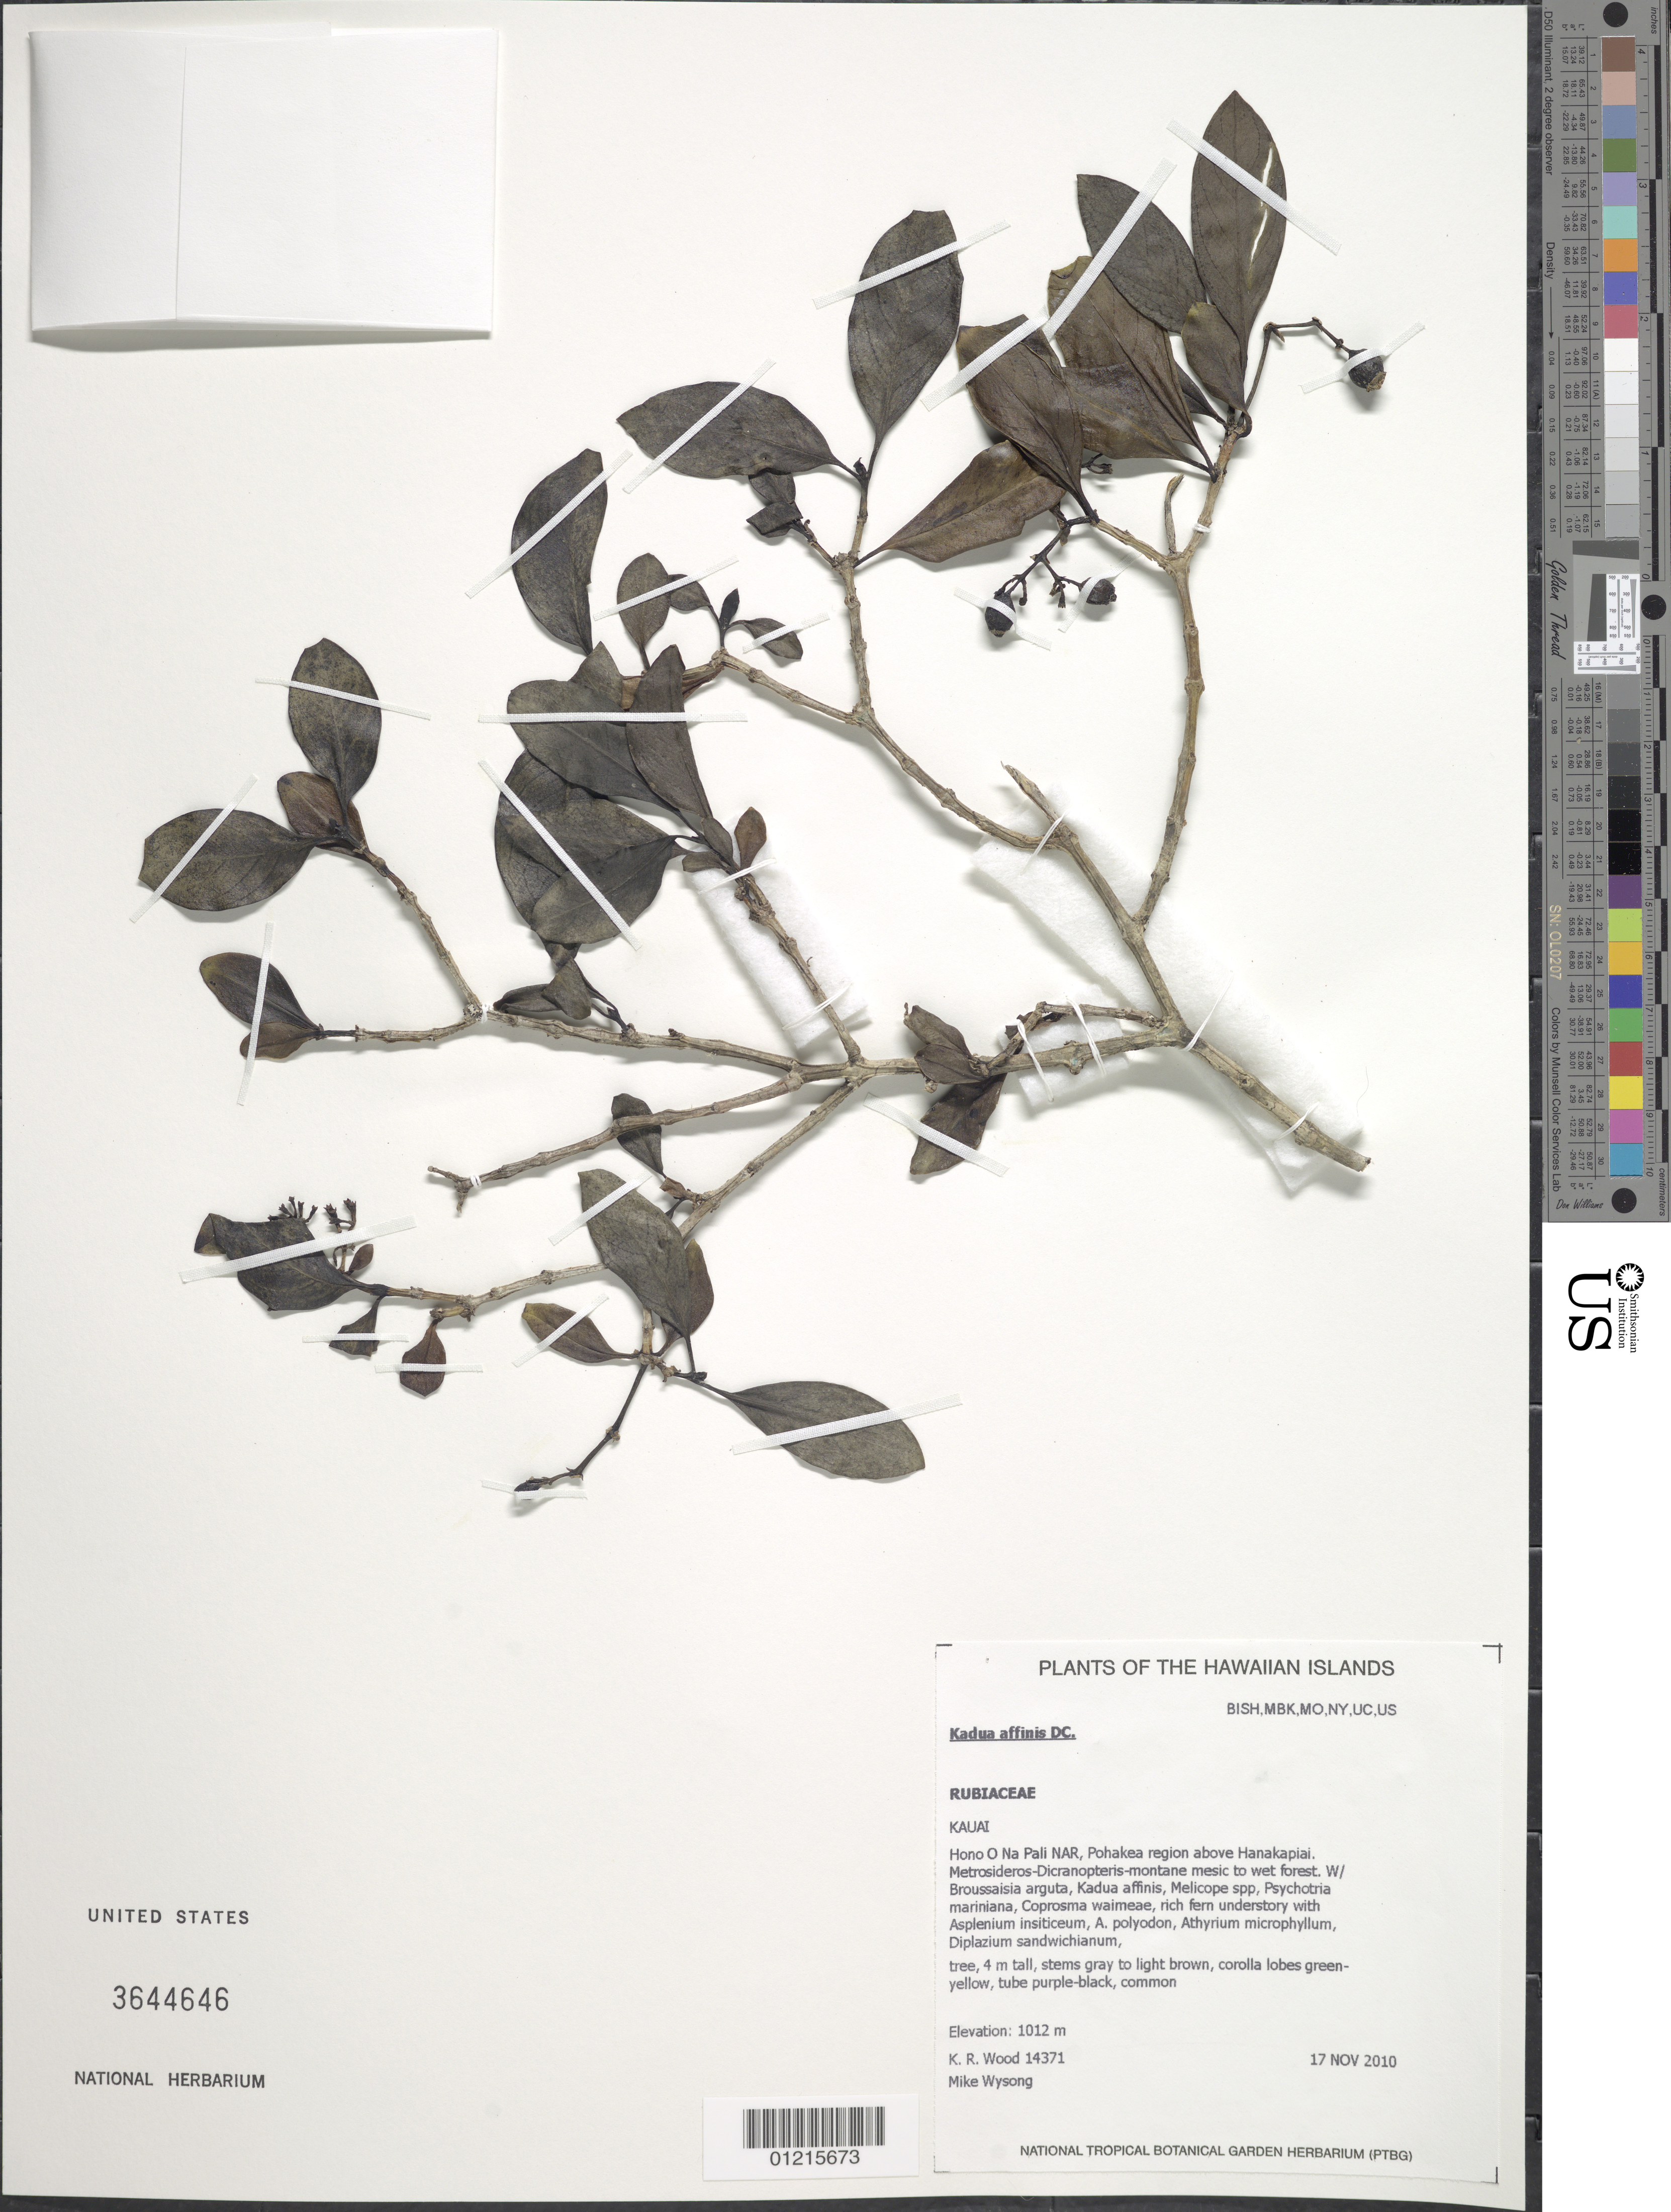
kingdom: Plantae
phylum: Tracheophyta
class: Magnoliopsida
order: Gentianales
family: Rubiaceae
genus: Kadua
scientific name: Kadua affinis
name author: DC.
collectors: K. R. Wood & M. Wysong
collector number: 14371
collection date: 2010-11-17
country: United States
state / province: Hawaii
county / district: Kaui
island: Kaua'i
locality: Hono O Na Pali NAR, Pohakea region above Hanakapiai.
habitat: Mesic to wet forest.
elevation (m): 1012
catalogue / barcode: US 3644646